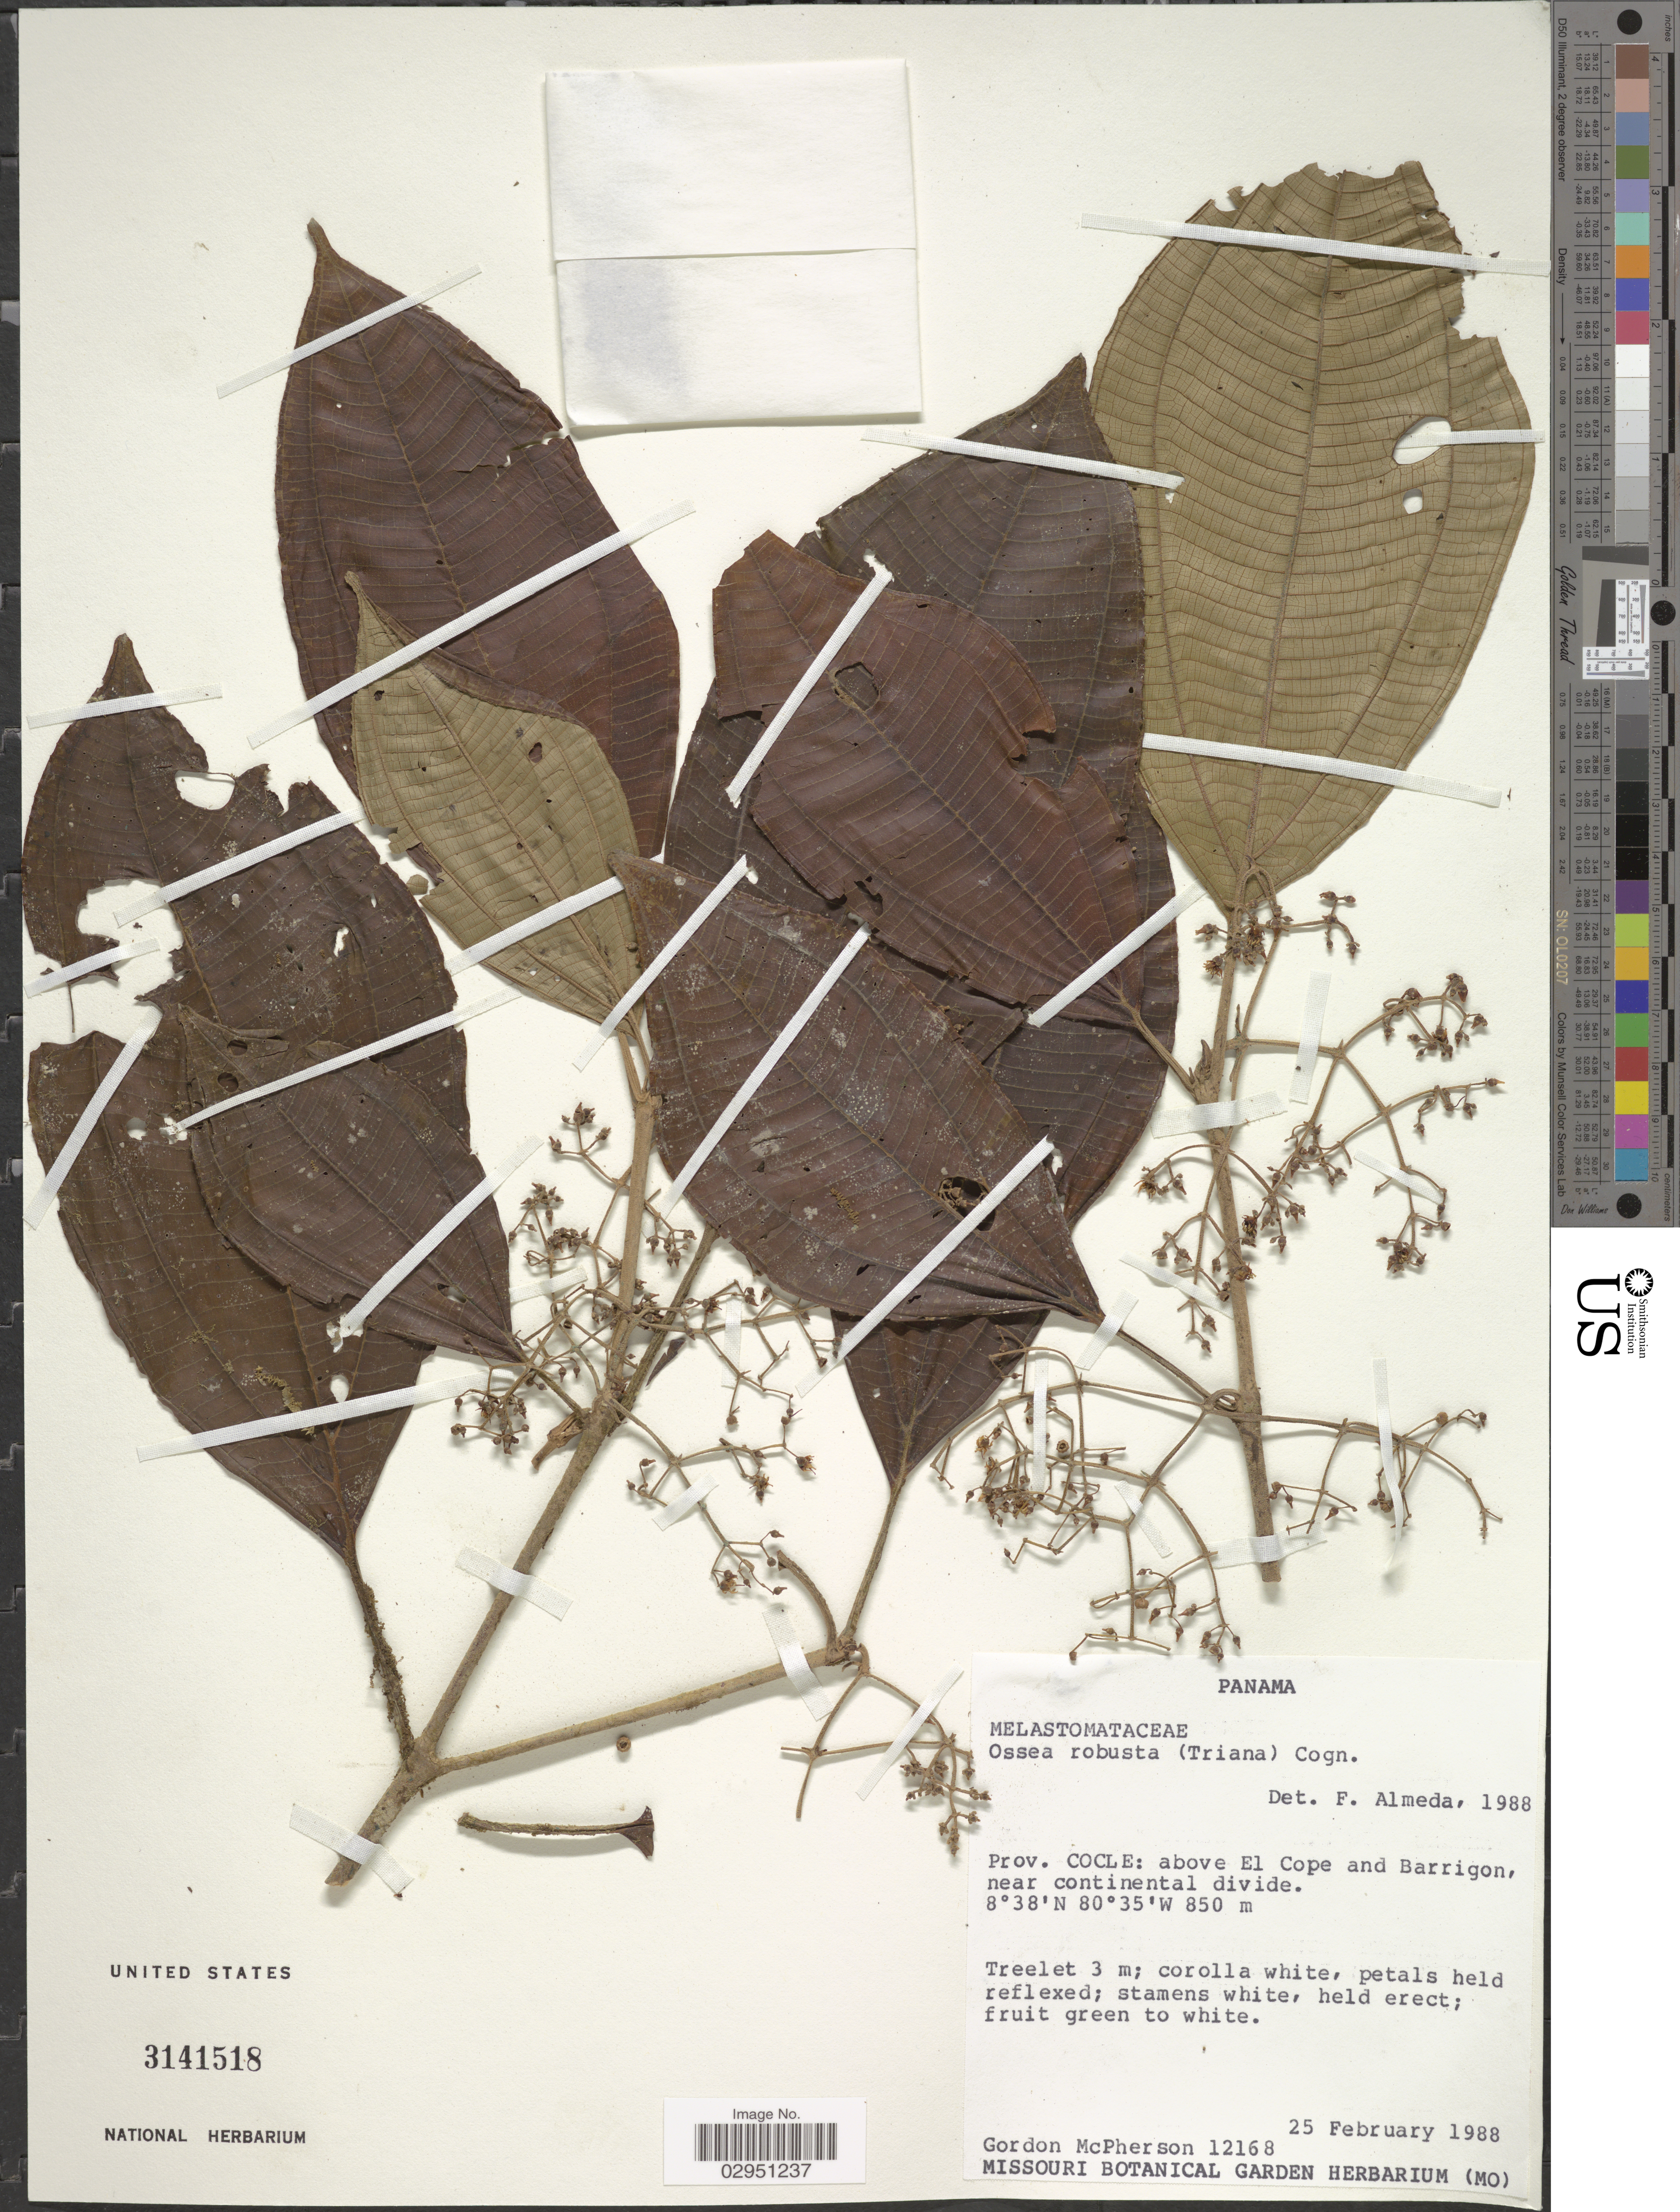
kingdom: Plantae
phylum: Tracheophyta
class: Magnoliopsida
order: Myrtales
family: Melastomataceae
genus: Ossaea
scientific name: Ossaea robusta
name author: Cogn. in DC.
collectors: G. McPherson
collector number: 12168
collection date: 1988-02-25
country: Panama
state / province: Coclé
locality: Above El Cope and Barrigon, near continental divide.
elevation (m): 850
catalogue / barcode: US 3141518